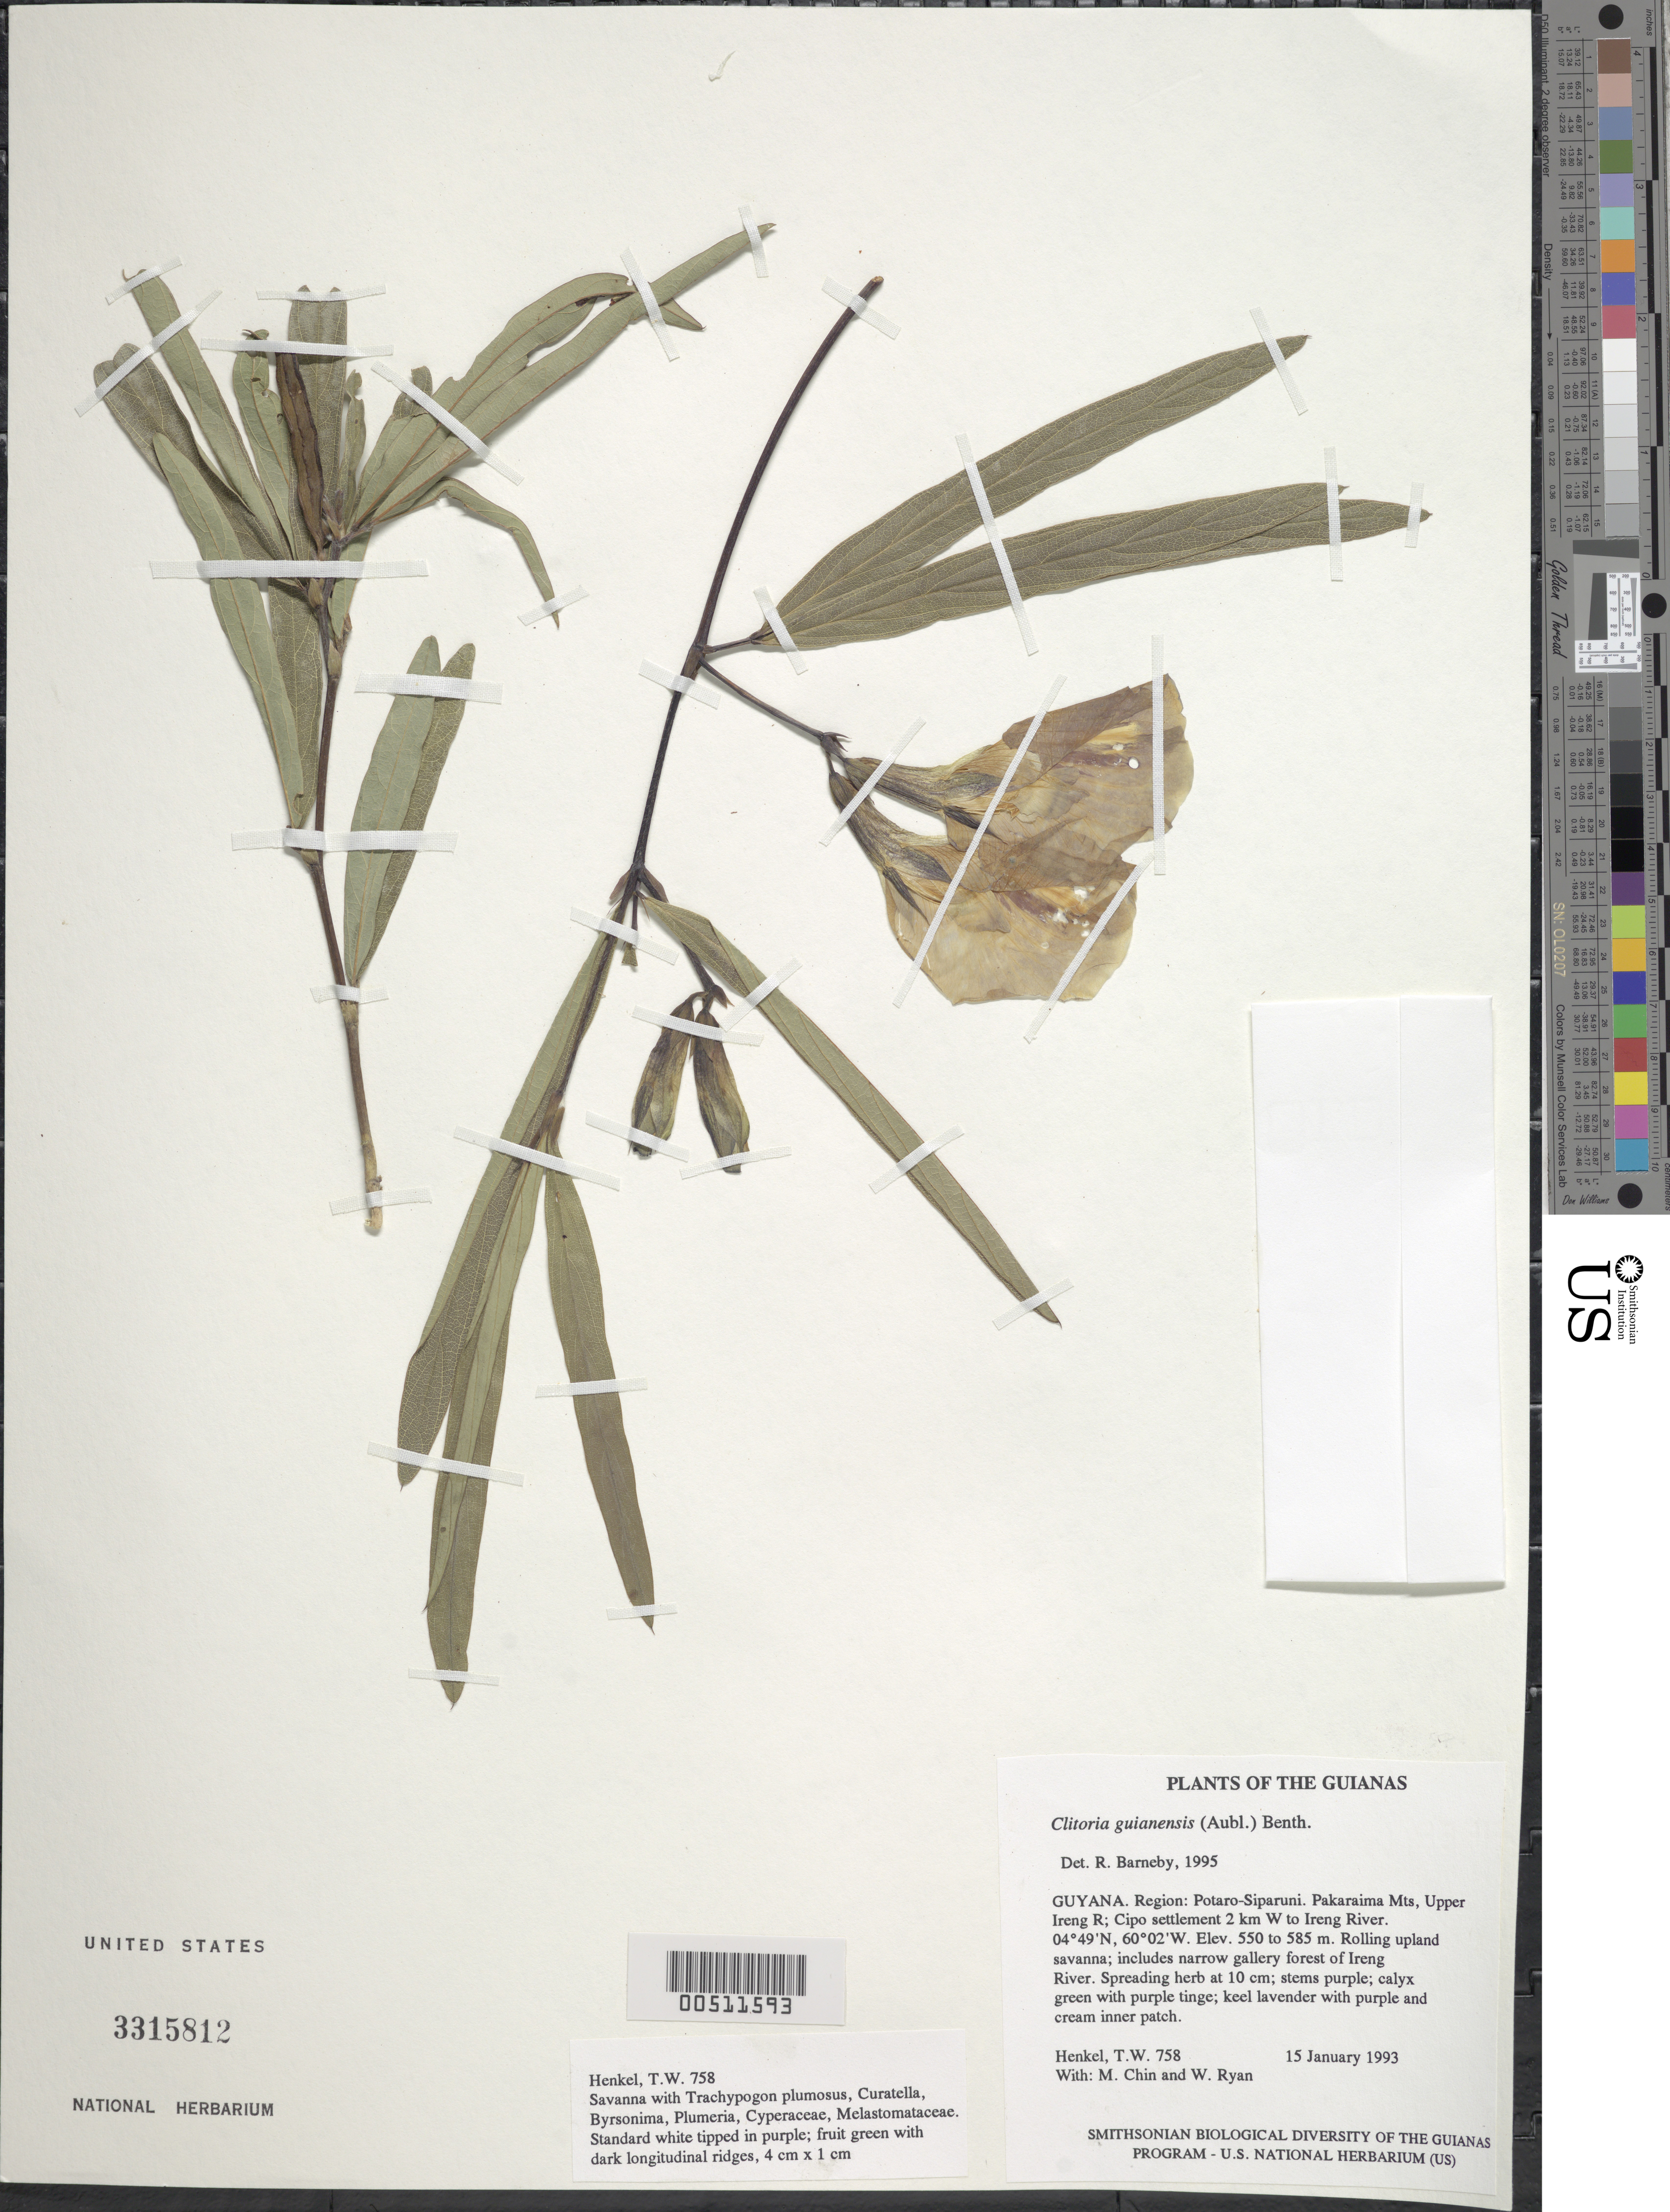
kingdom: Plantae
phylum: Tracheophyta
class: Magnoliopsida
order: Fabales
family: Fabaceae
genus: Clitoria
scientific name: Clitoria guianensis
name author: (Aubl.) Benth.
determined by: Barneby, Rupert C., (NY)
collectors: T. Henkel, M. Chin & W. Ryan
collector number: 758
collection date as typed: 15 January 1993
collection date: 1993-01-15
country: Guyana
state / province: Potaro-Siparuni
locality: Pakaraima Mts, Upper Ireng R; Cipo settlement 2 km W to Ireng River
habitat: Rolling upland savanna; includes narrow gallery forest of Ireng River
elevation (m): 550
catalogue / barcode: US 3315812